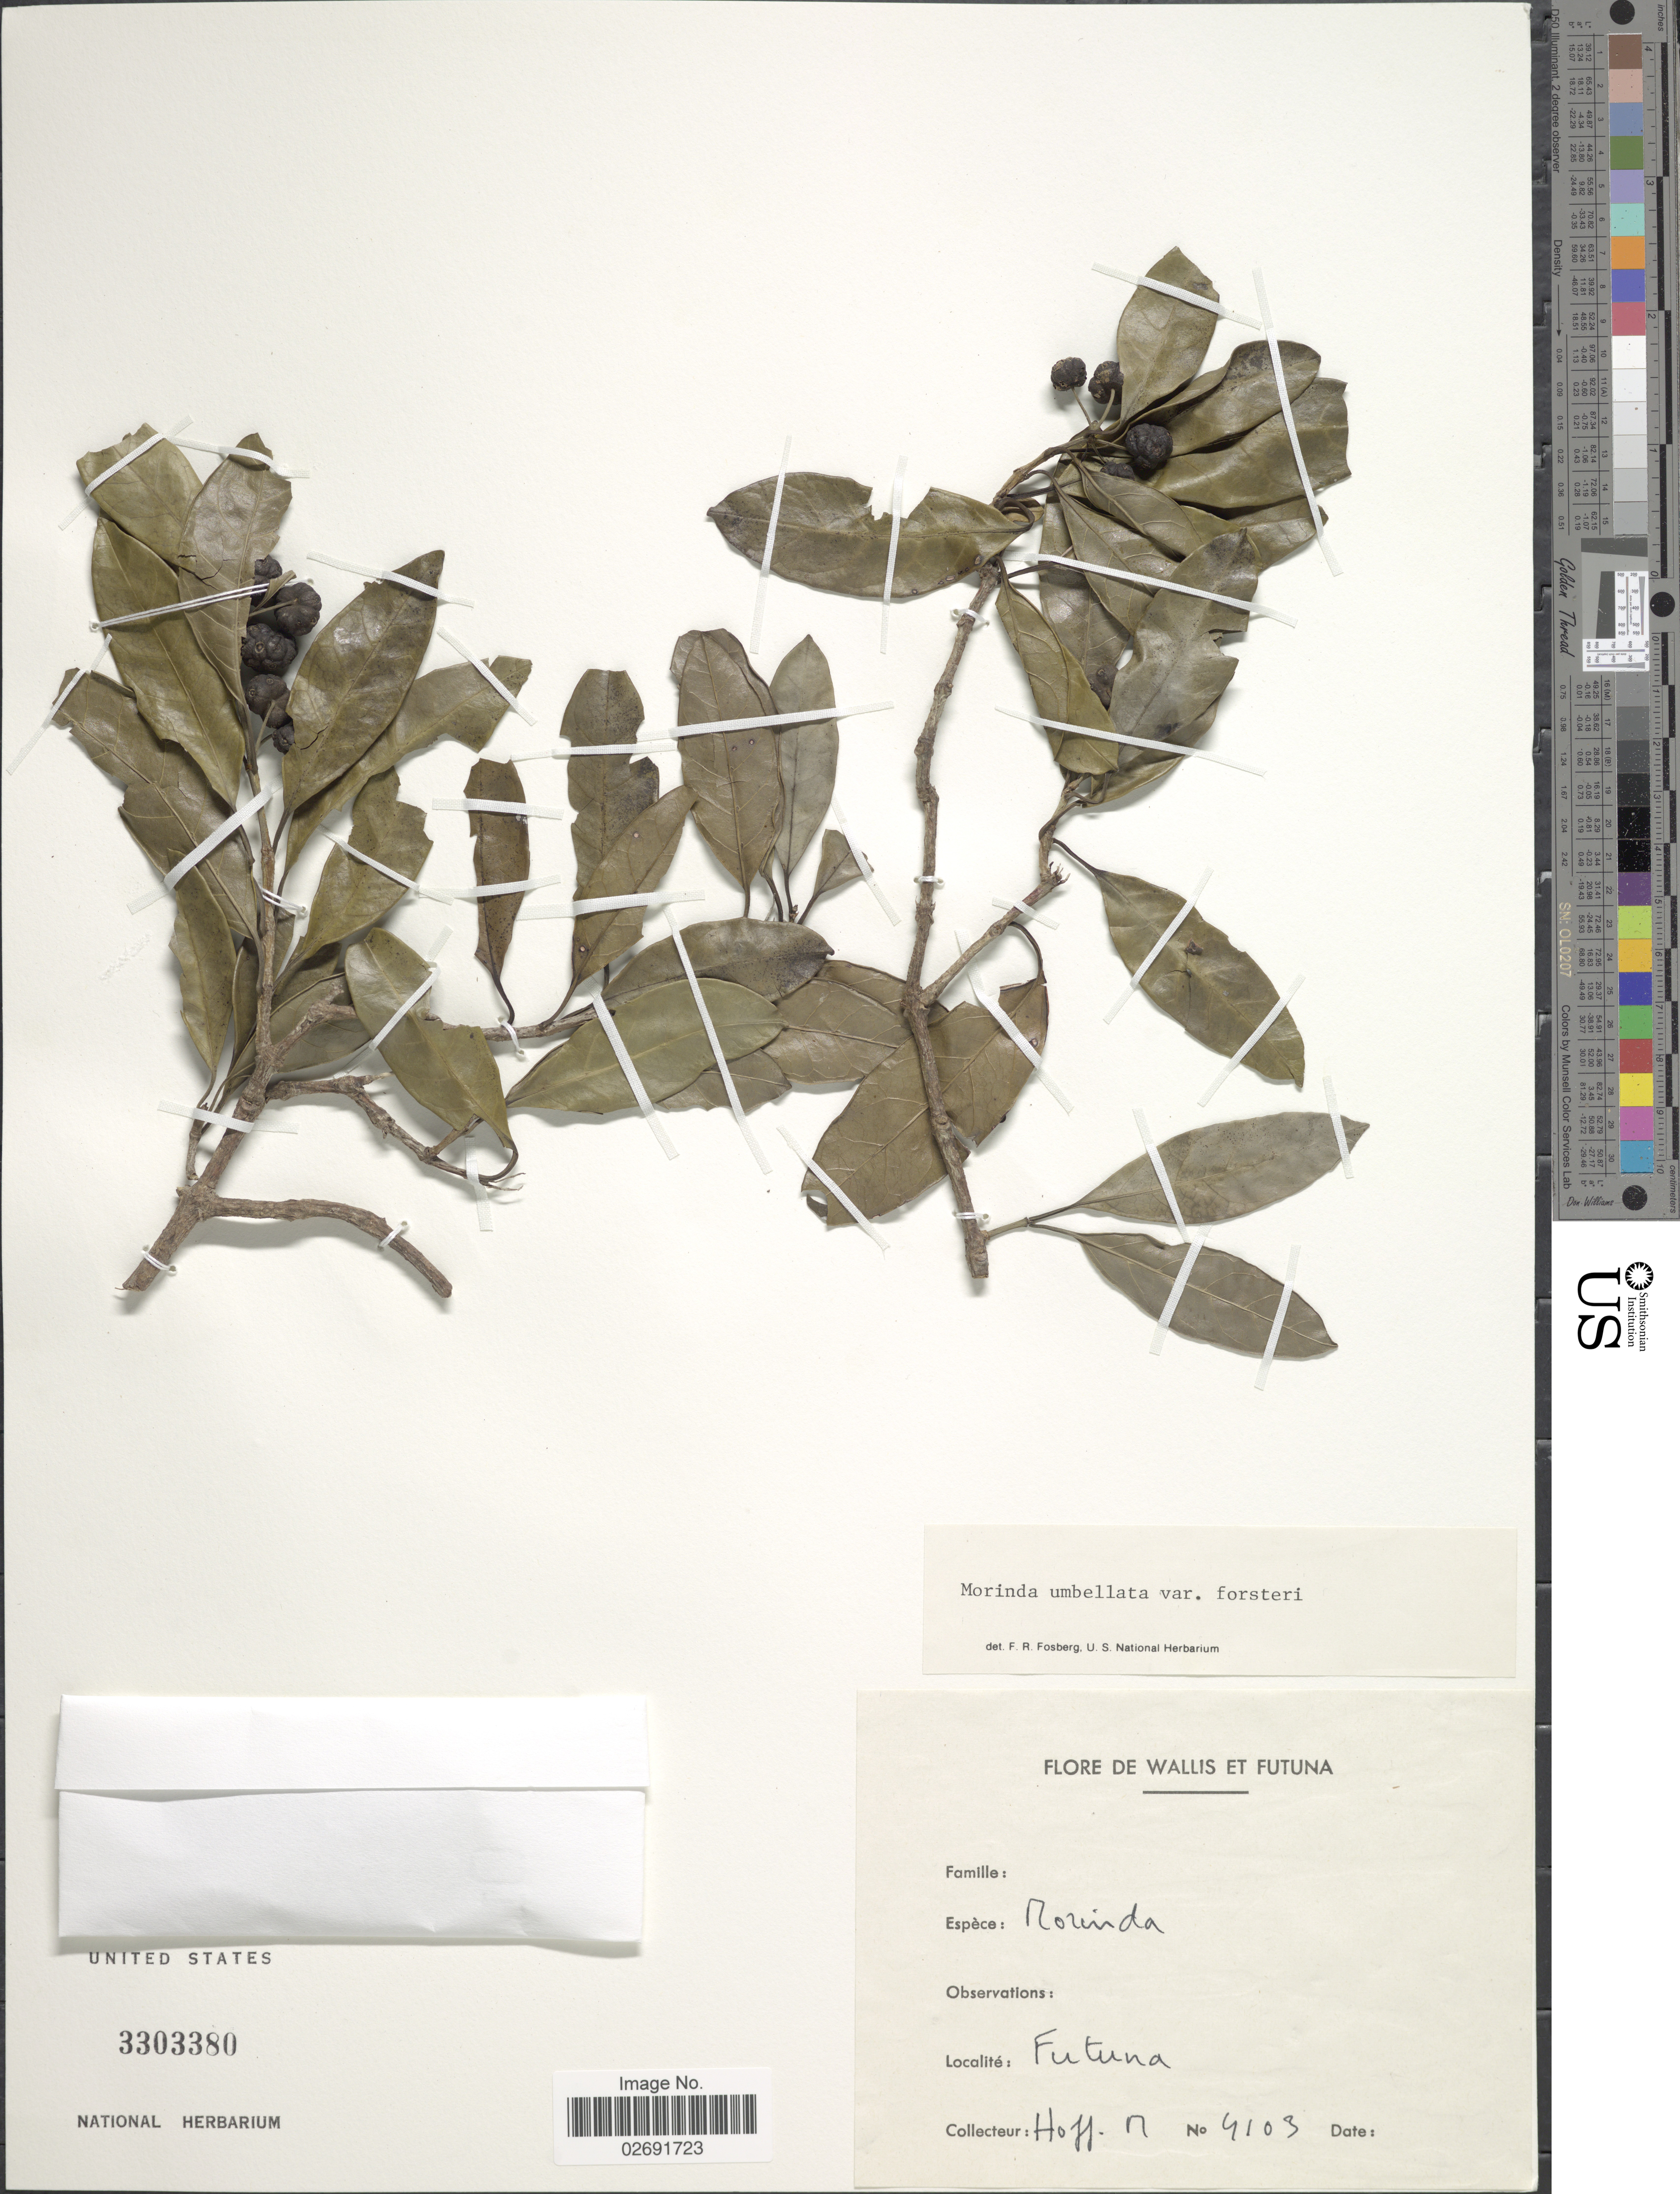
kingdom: Plantae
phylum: Tracheophyta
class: Magnoliopsida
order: Gentianales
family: Rubiaceae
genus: Gynochthodes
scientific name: Gynochthodes umbellata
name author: (L.) Razafim. & B. Bremer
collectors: M. Hoff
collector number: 4103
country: Wallis and Futuna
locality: Wallis et Futuna. Futuna.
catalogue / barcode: US 3303380